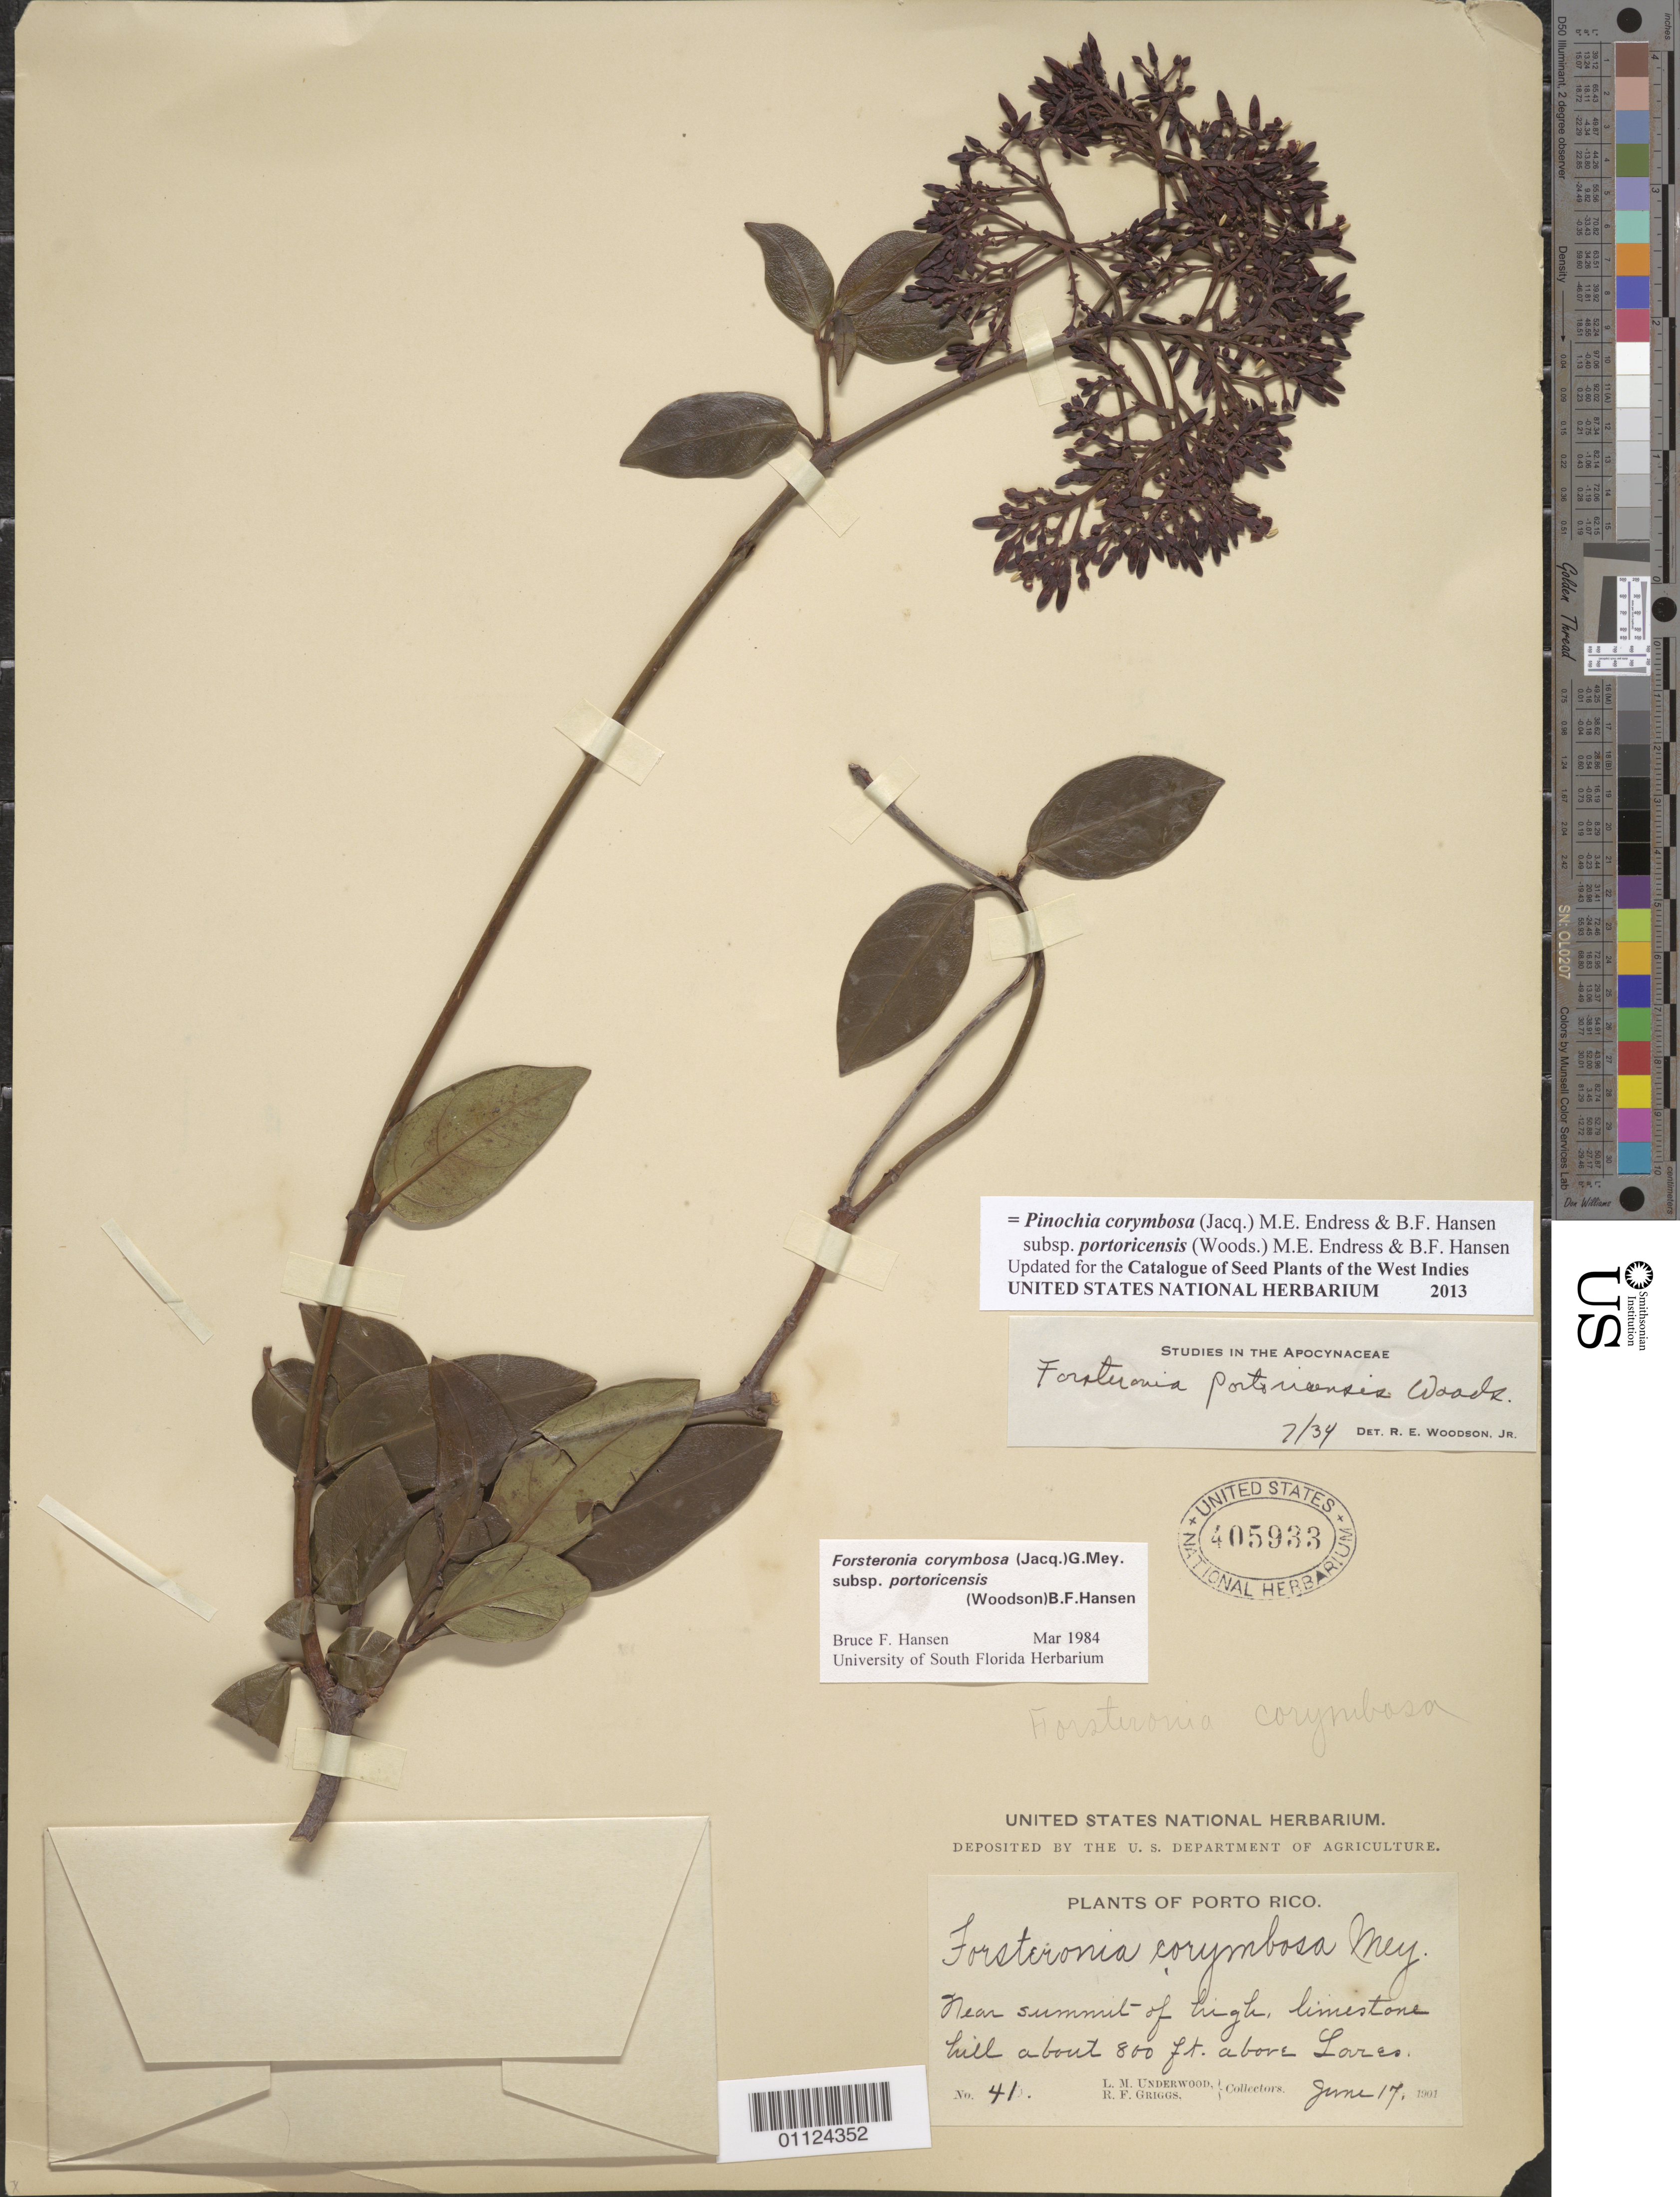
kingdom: Plantae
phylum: Tracheophyta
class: Magnoliopsida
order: Gentianales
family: Apocynaceae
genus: Pinochia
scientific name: Pinochia corymbosa subsp. portoricensis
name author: (Woodson) M.E. Endress & B.F. Hansen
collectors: L. M. Underwood & R. F. Griggs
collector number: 41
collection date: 1901-06-17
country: Puerto Rico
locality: Lares. Hill about 800 feet above Lares.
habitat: Near summit of high limestone hill.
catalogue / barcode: US 405933